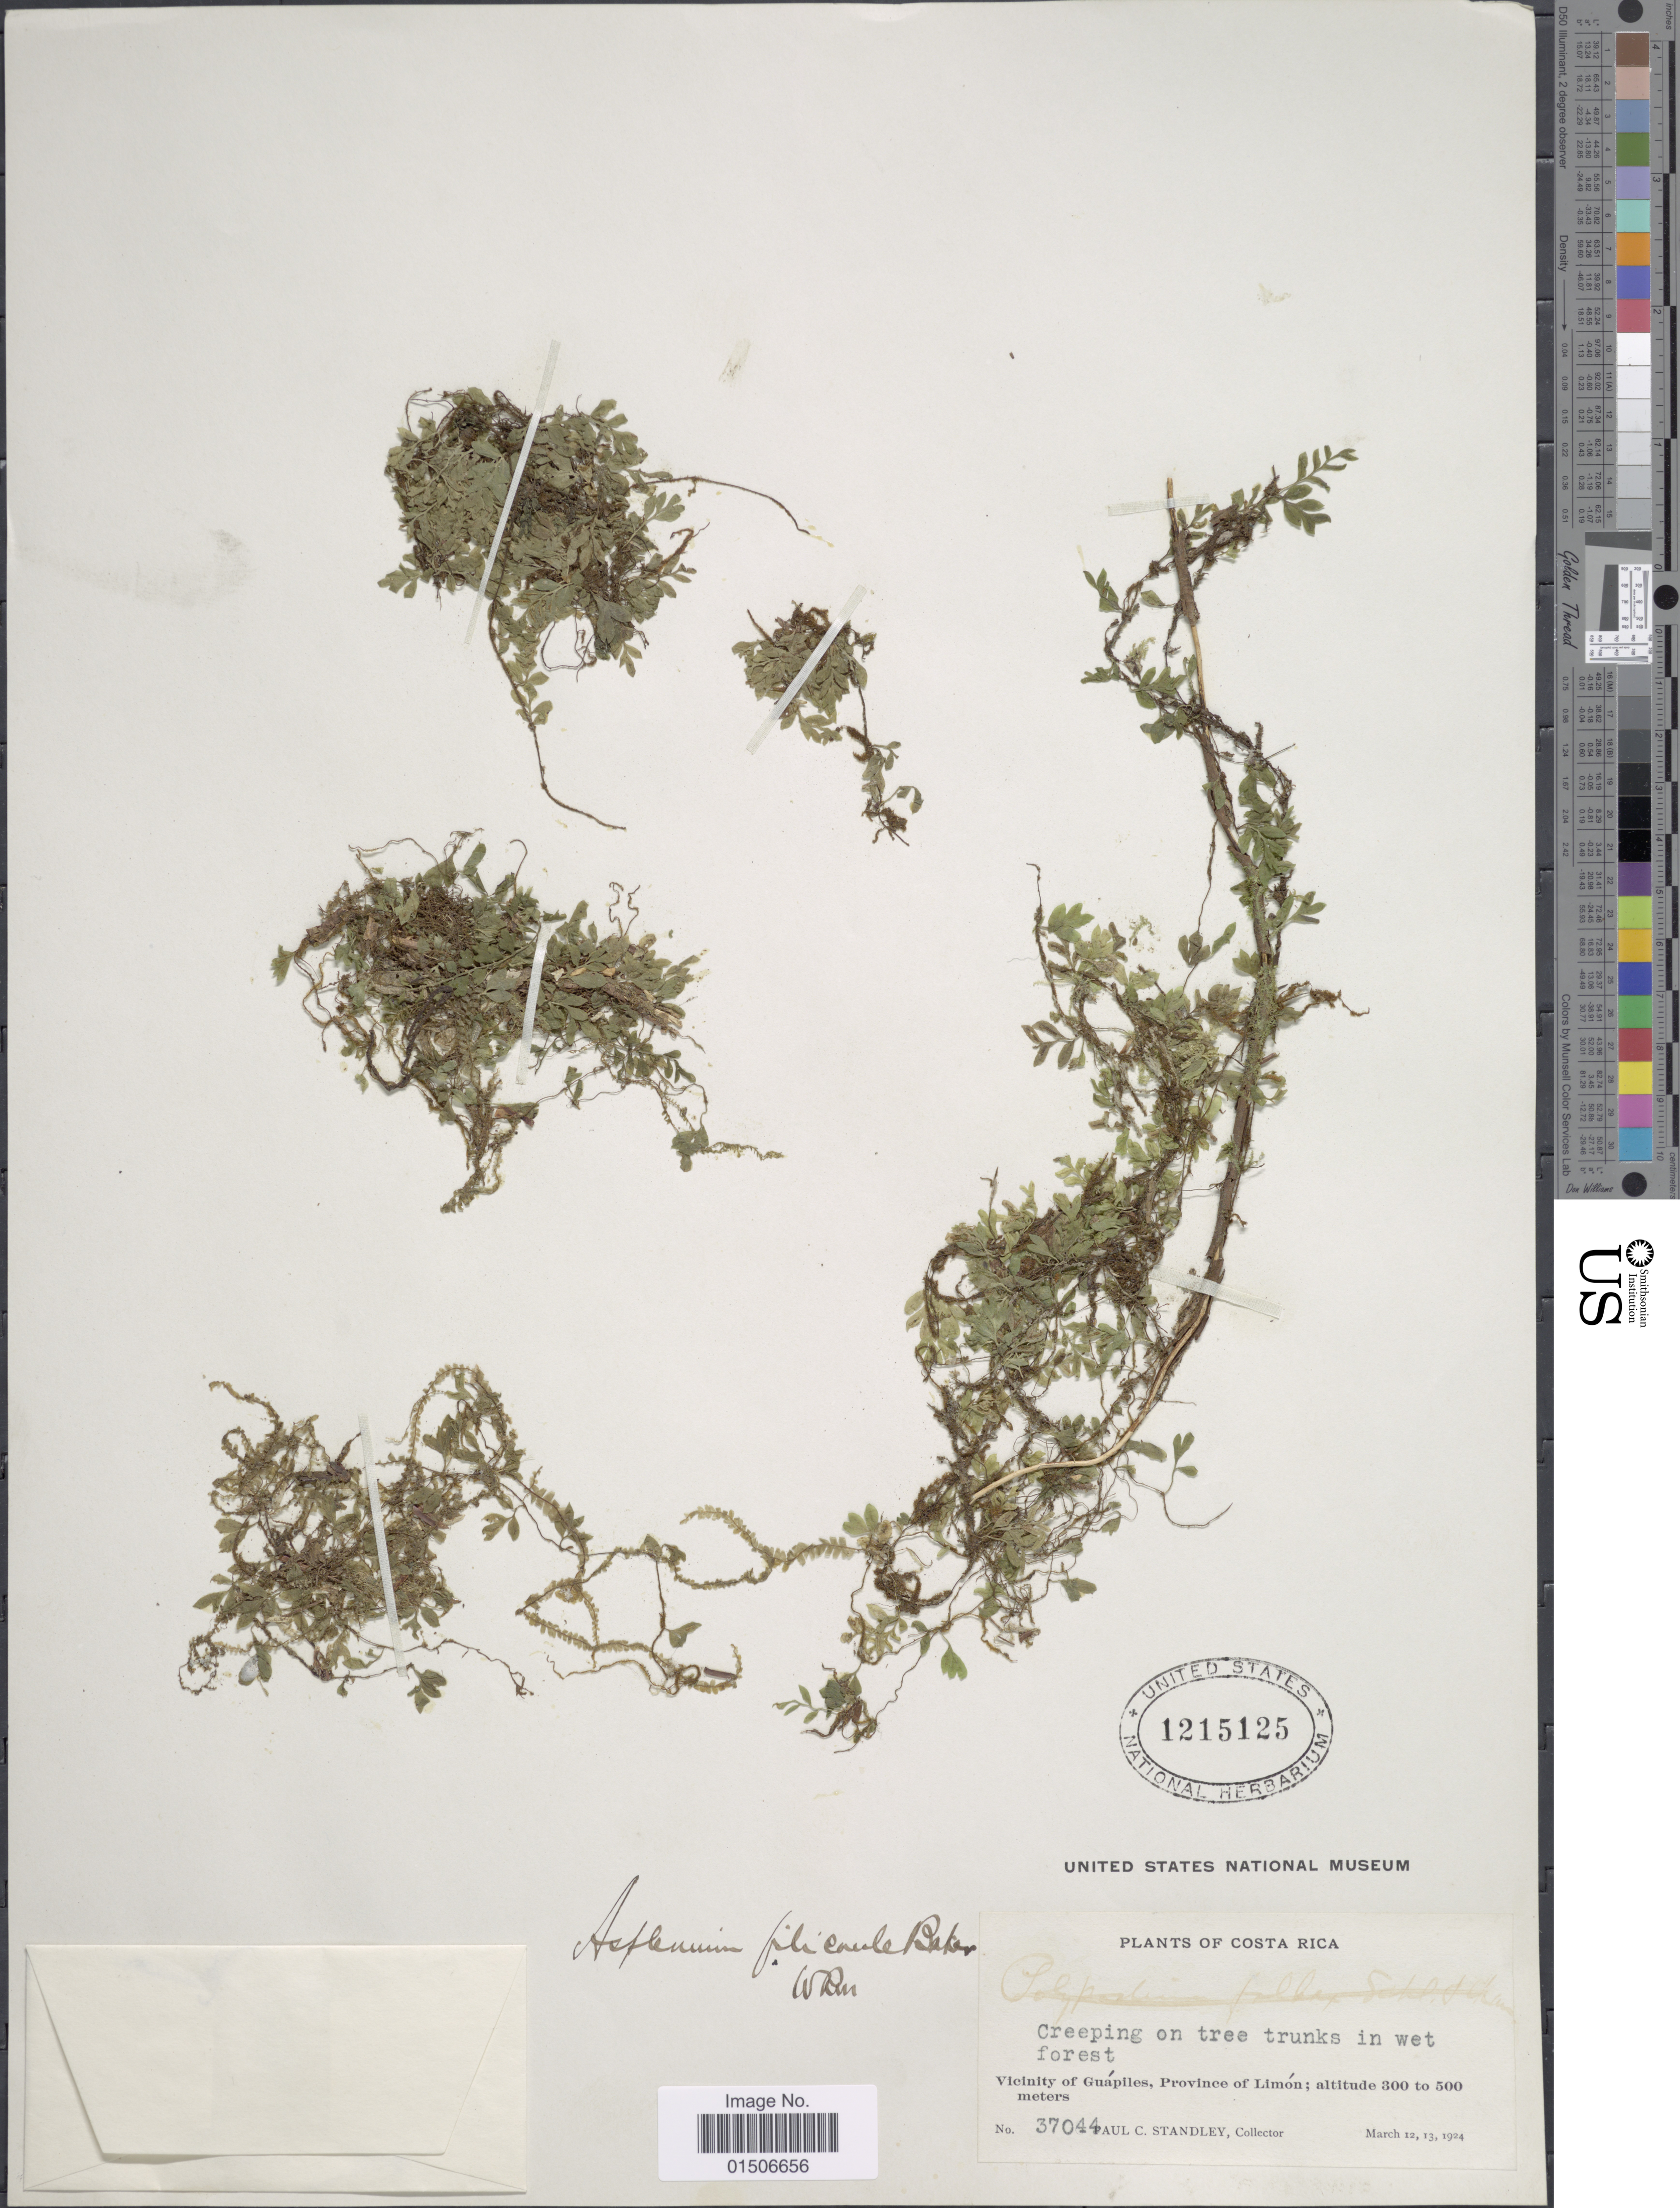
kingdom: Plantae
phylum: Tracheophyta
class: Polypodiopsida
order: Polypodiales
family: Aspleniaceae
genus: Asplenium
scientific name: Asplenium holophlebium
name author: Baker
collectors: P. C. Standley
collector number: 37044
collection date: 1924-03-12/1924-03-13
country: Costa Rica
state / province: Limón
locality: Creeping on tree trunks in wet forest, Vicinity of Guápiles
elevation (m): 300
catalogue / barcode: US 1215125